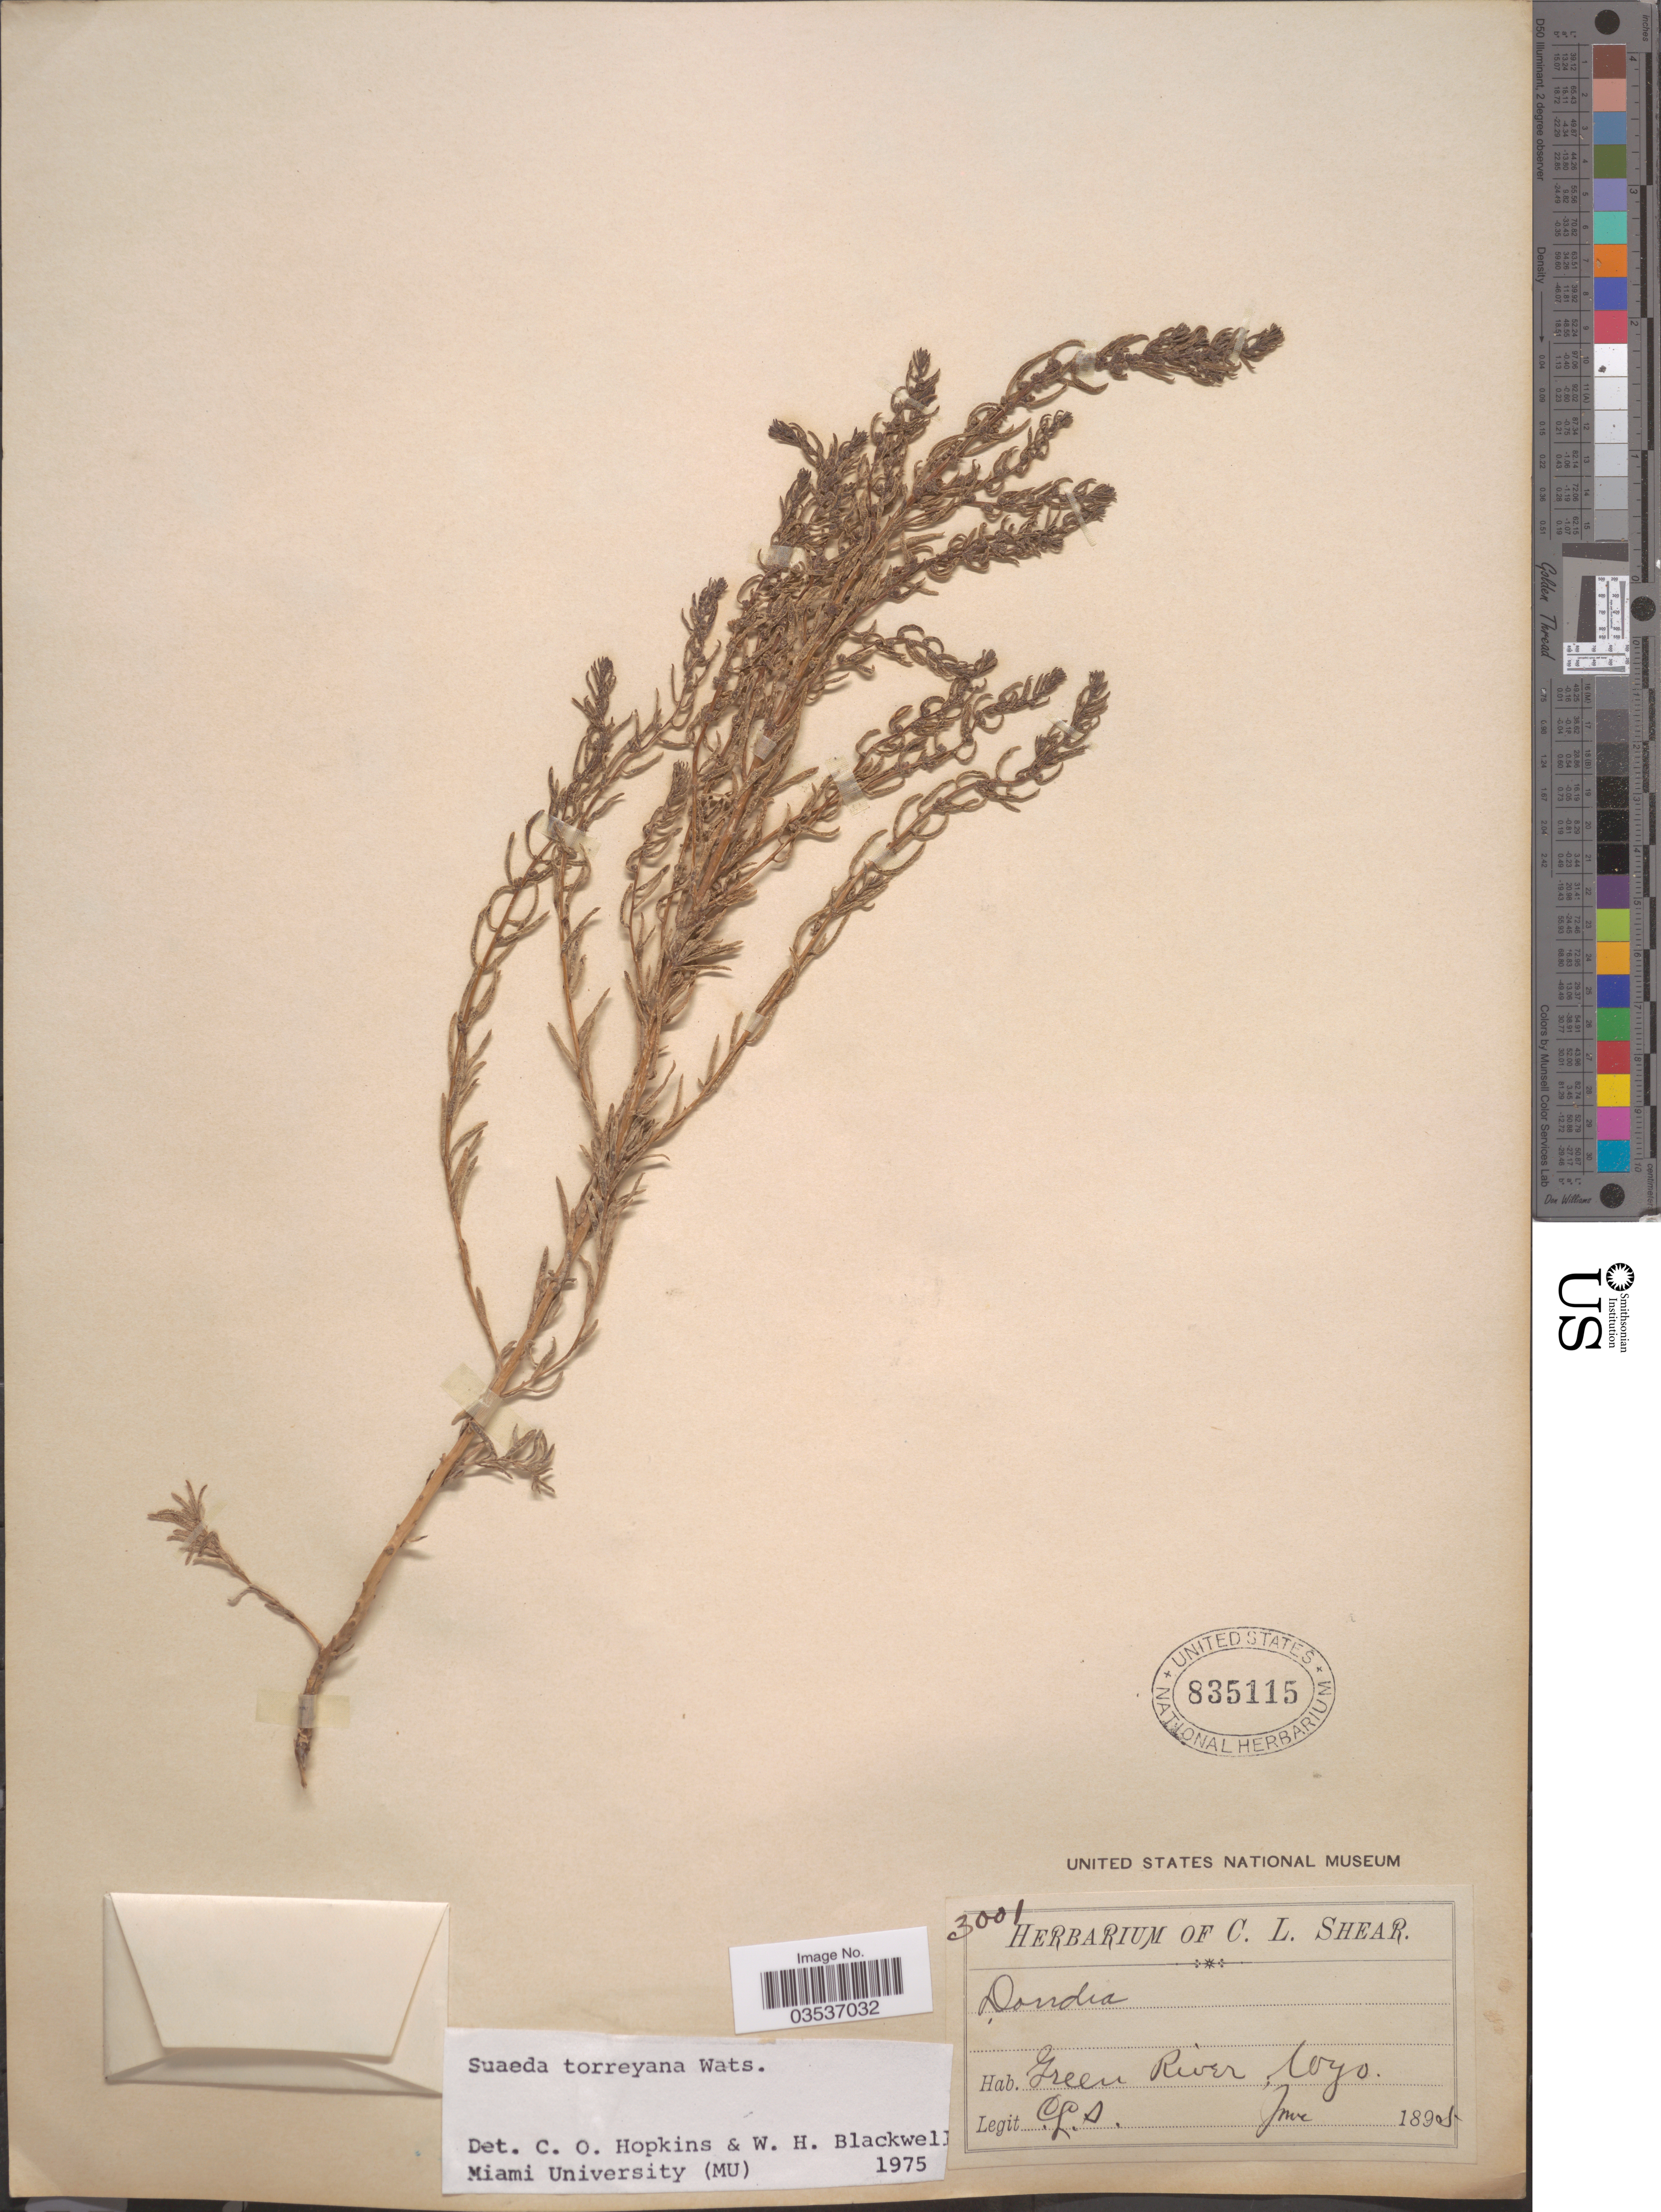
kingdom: Plantae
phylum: Tracheophyta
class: Magnoliopsida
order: Caryophyllales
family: Amaranthaceae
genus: Suaeda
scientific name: Suaeda torreyana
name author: S. Watson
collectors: C. L. Shear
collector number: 3001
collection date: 1895-06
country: United States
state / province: Wyoming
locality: Green River.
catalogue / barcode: US 835115